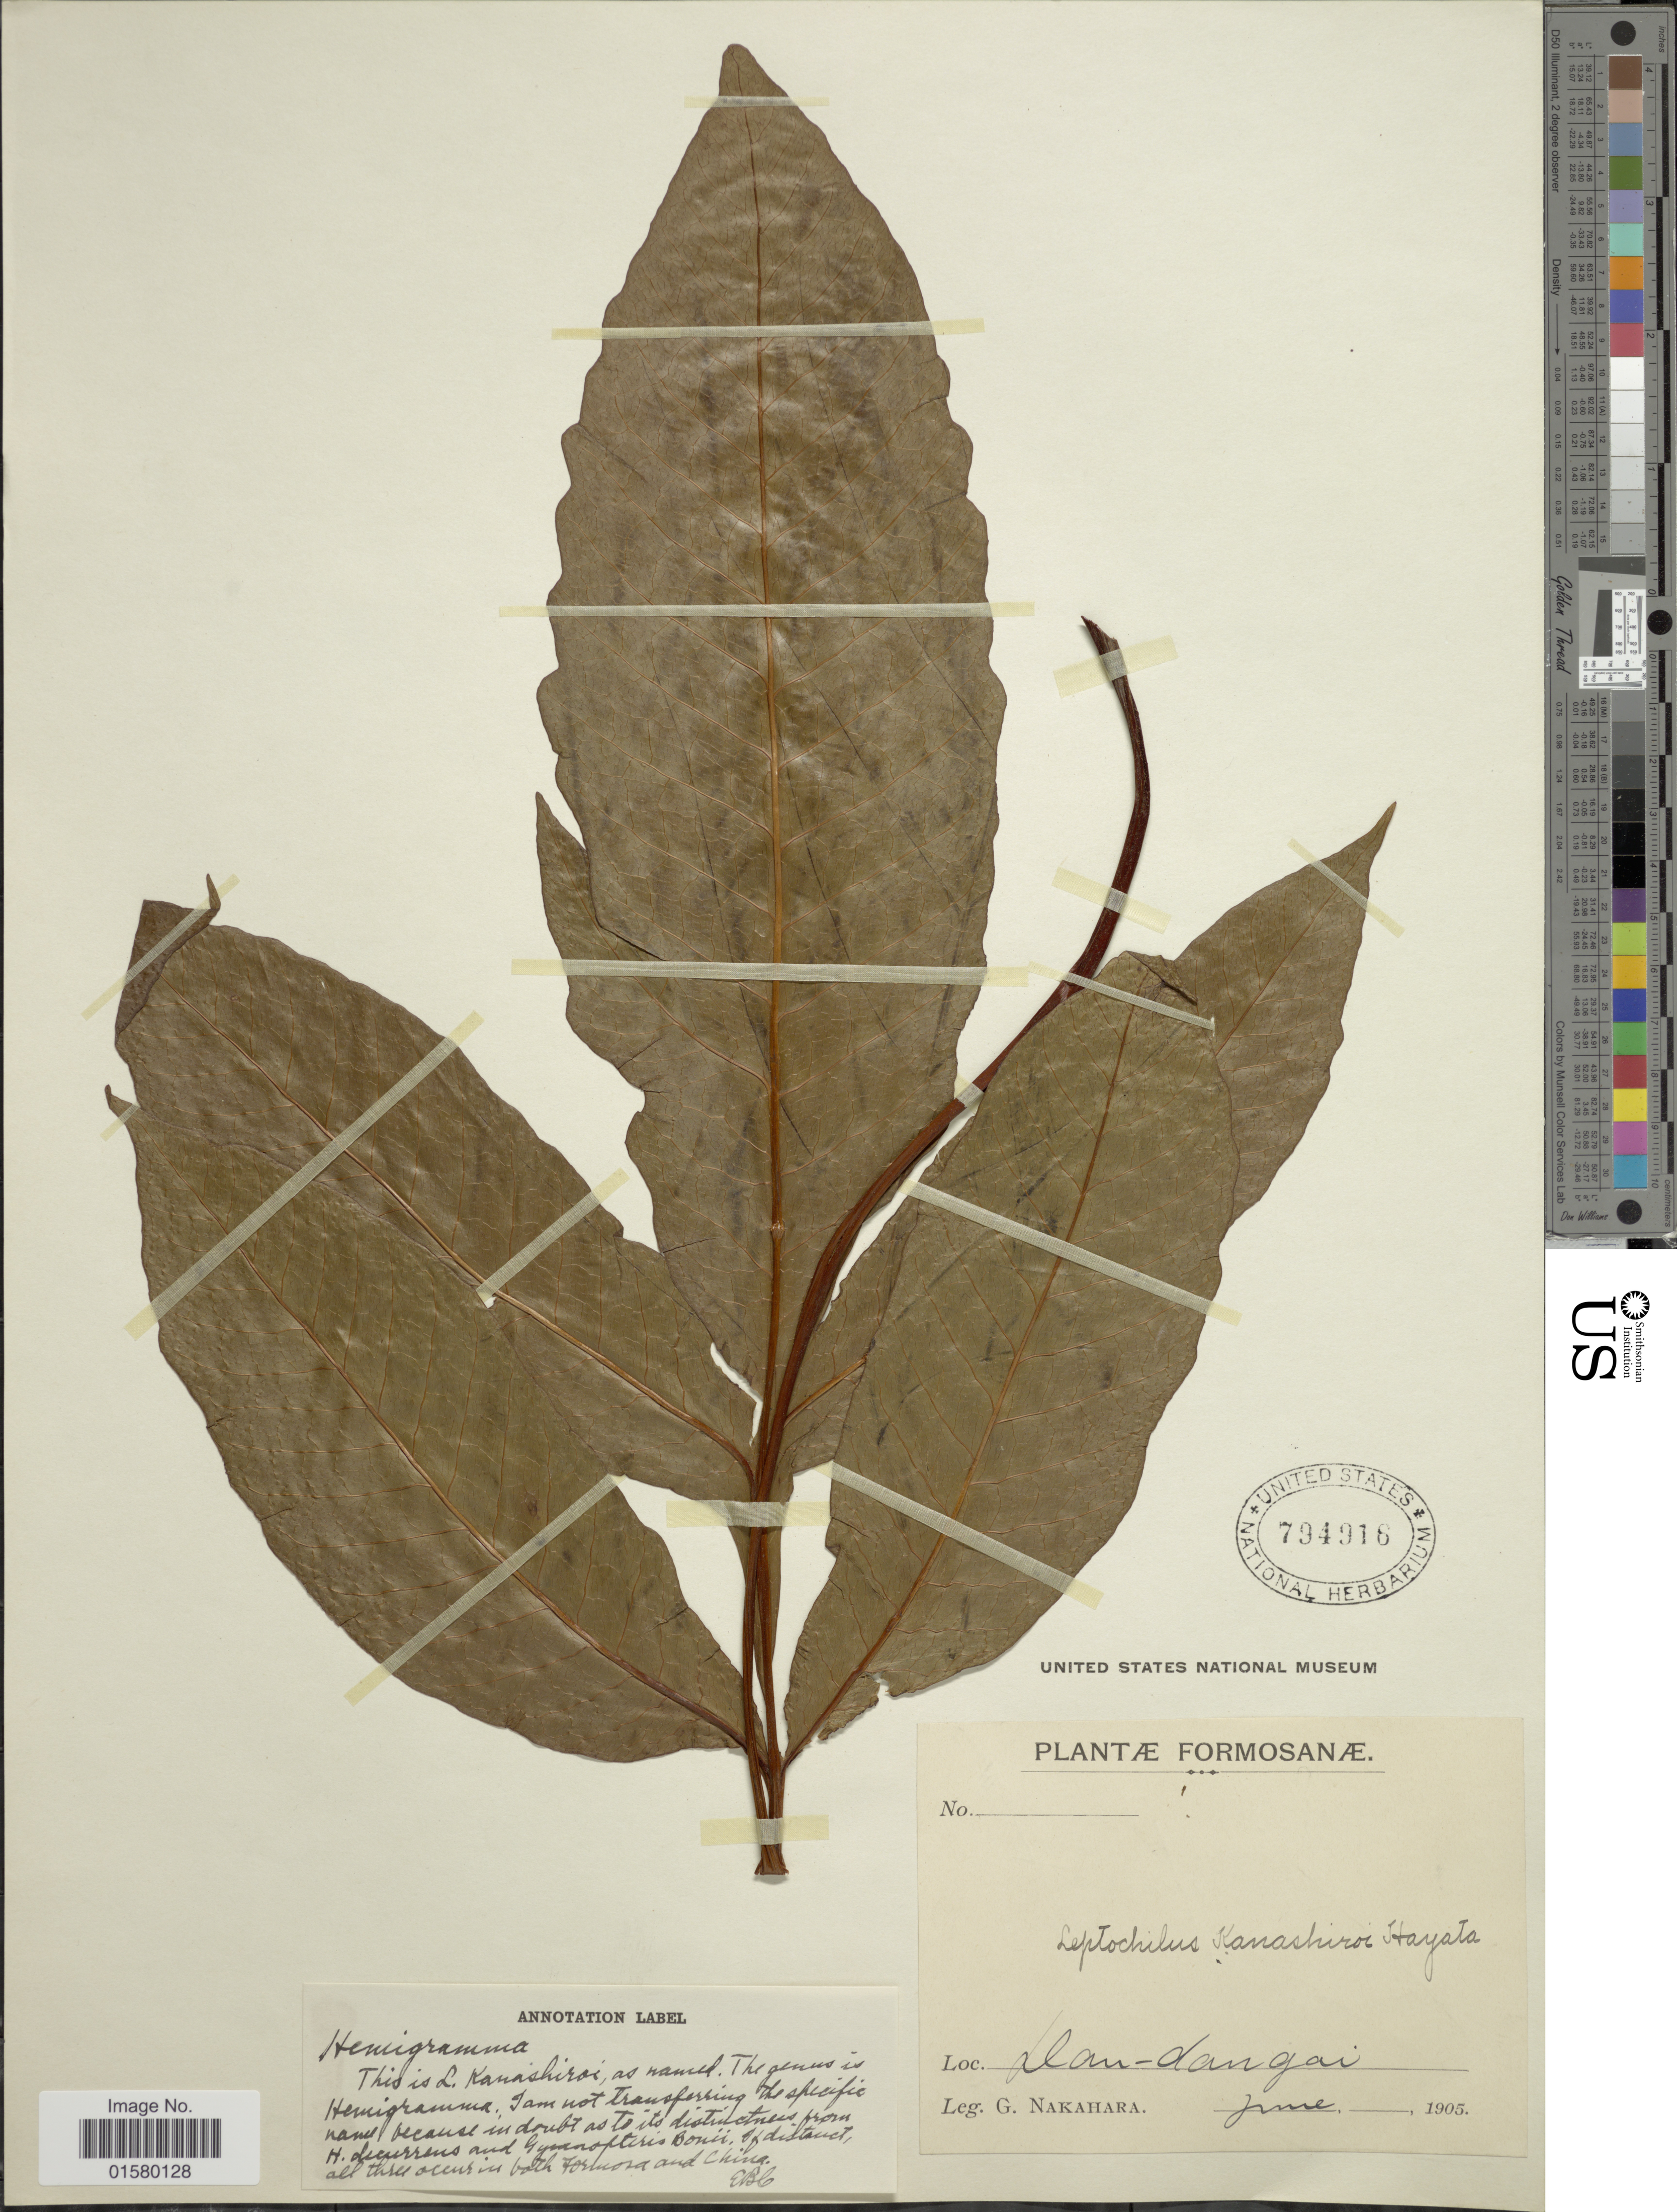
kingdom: Plantae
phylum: Tracheophyta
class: Polypodiopsida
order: Polypodiales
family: Tectariaceae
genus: Tectaria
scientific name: Tectaria decurrens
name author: (Presel.) Copel. in Elmer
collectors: G. Nakahara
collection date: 1905-06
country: Taiwan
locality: Formosanae, Llan-dangai [interpreted]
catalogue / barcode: US 794916